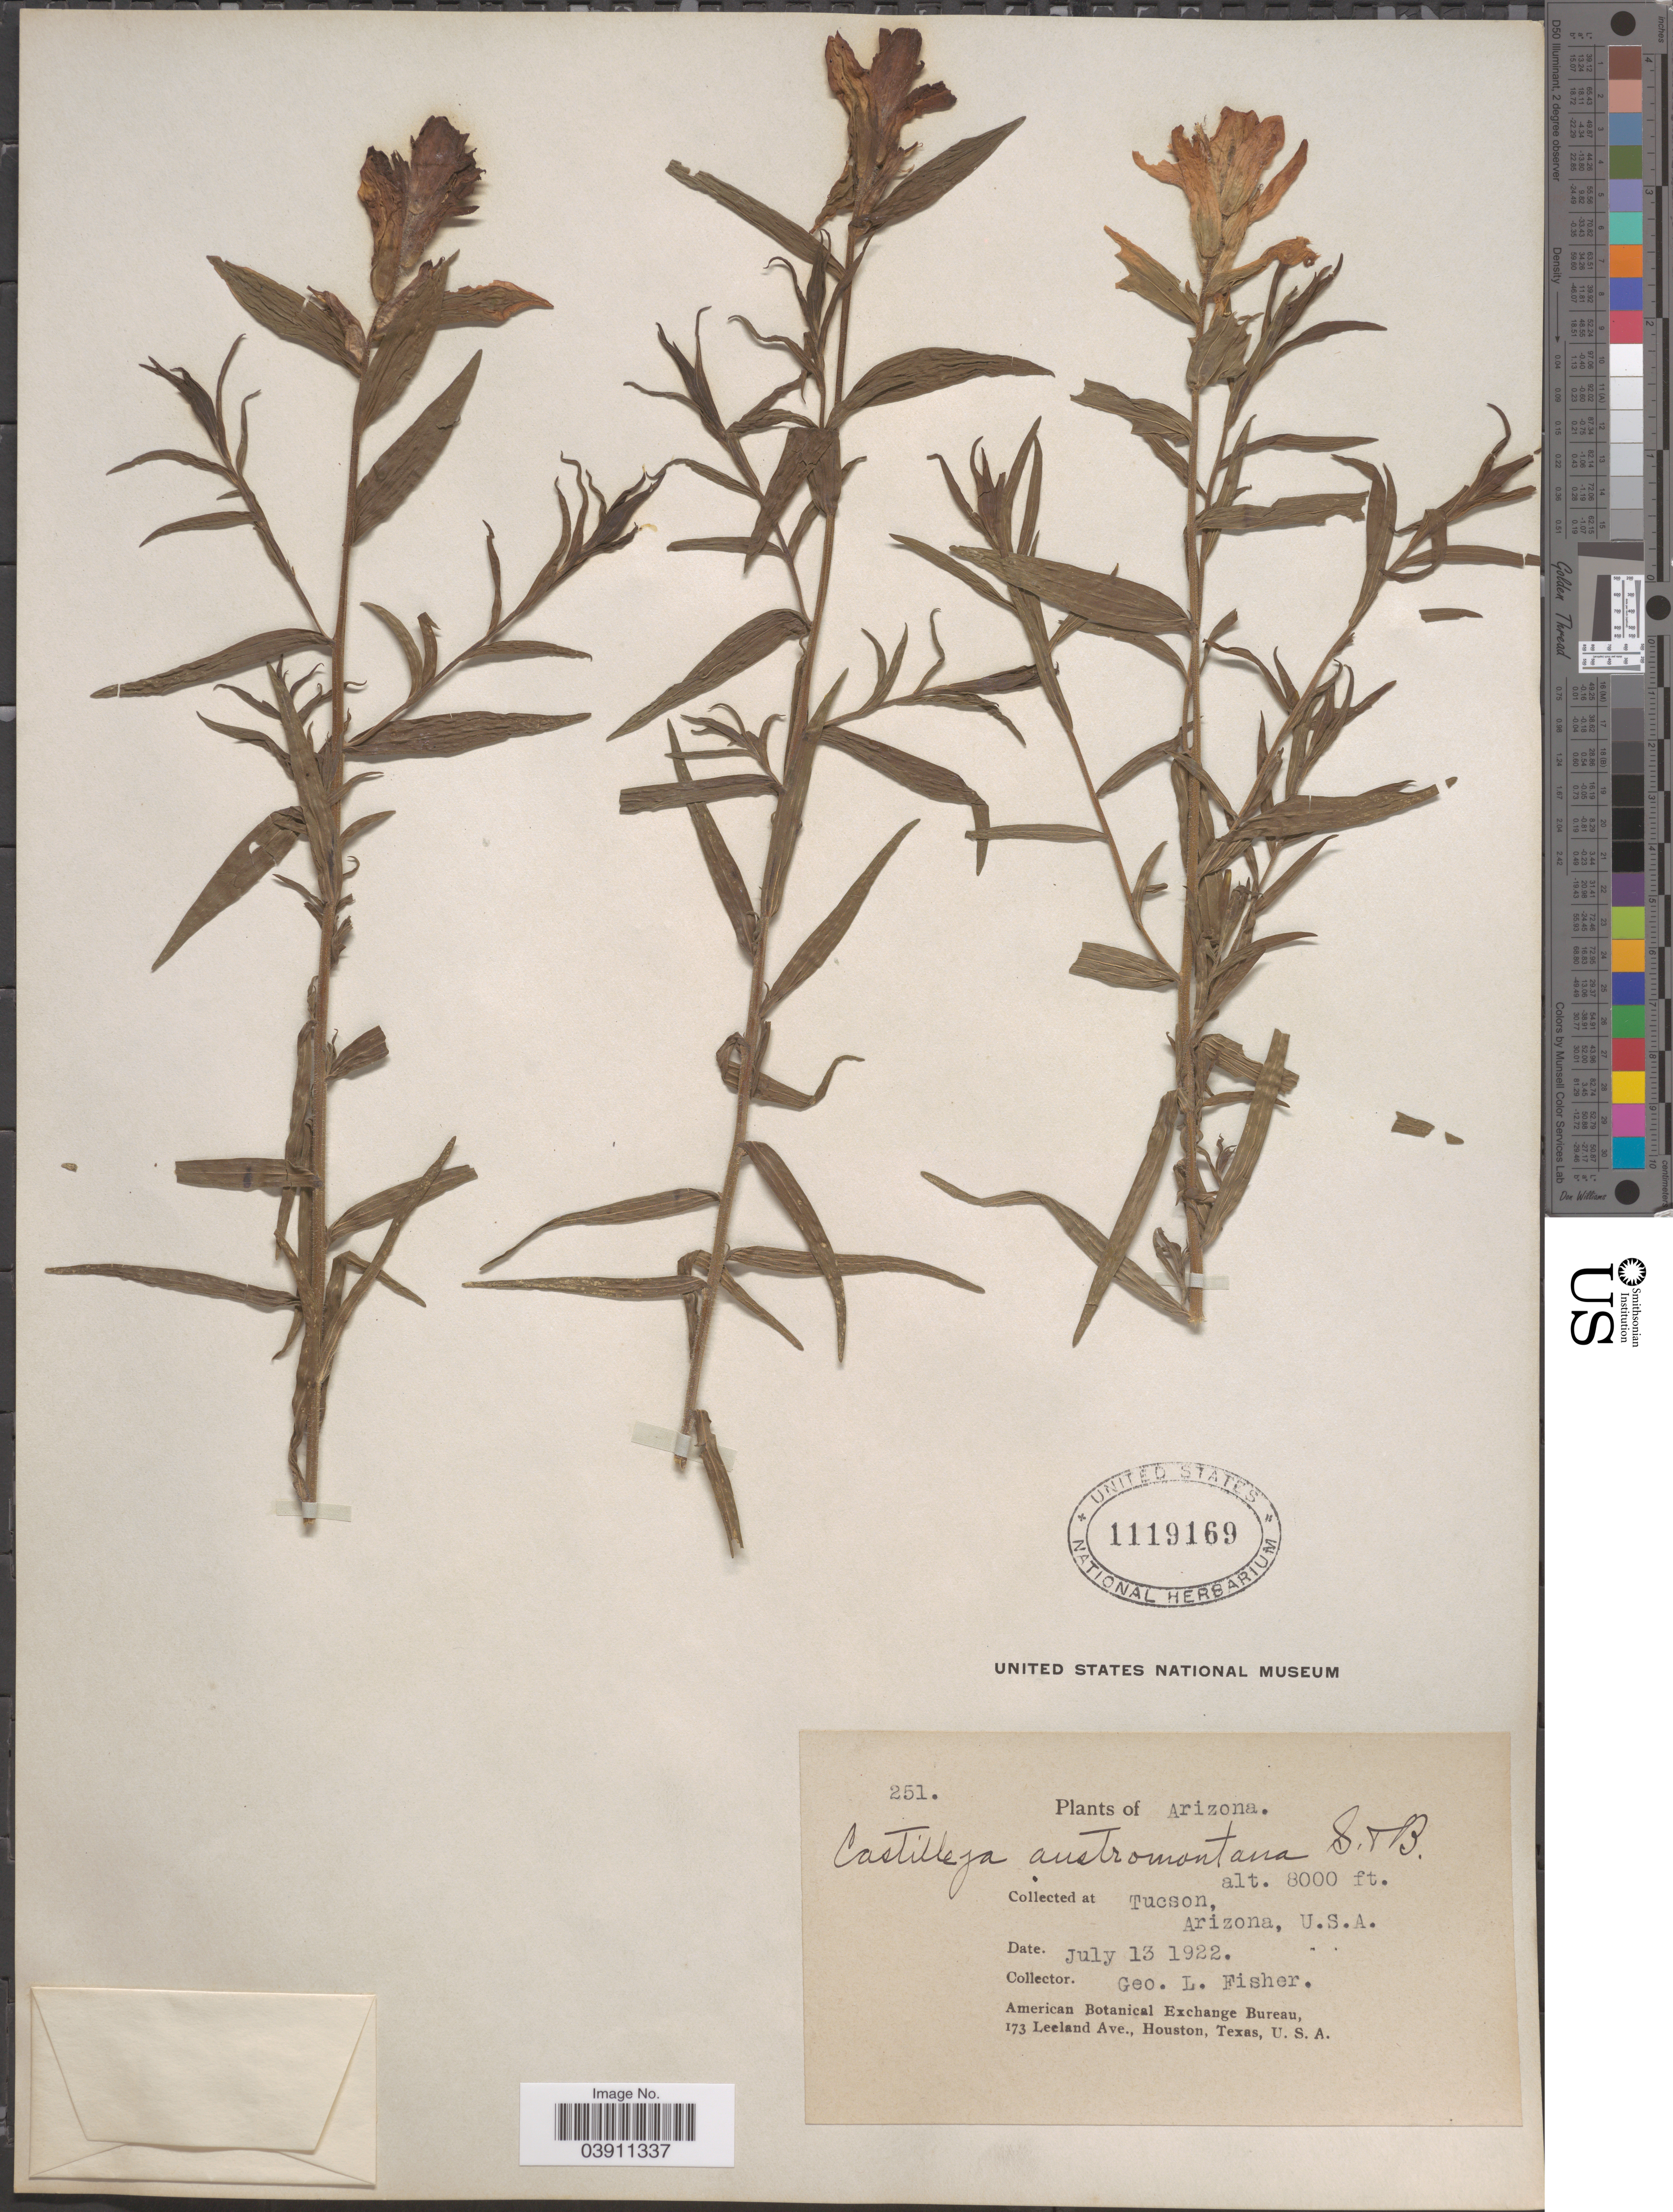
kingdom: Plantae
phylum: Tracheophyta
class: Magnoliopsida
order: Lamiales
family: Orobanchaceae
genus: Castilleja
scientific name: Castilleja austromontana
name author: Standl. & Blumer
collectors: G. L. Fisher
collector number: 251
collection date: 1922-07-13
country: United States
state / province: Arizona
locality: Tucson.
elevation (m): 2438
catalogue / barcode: US 1119169